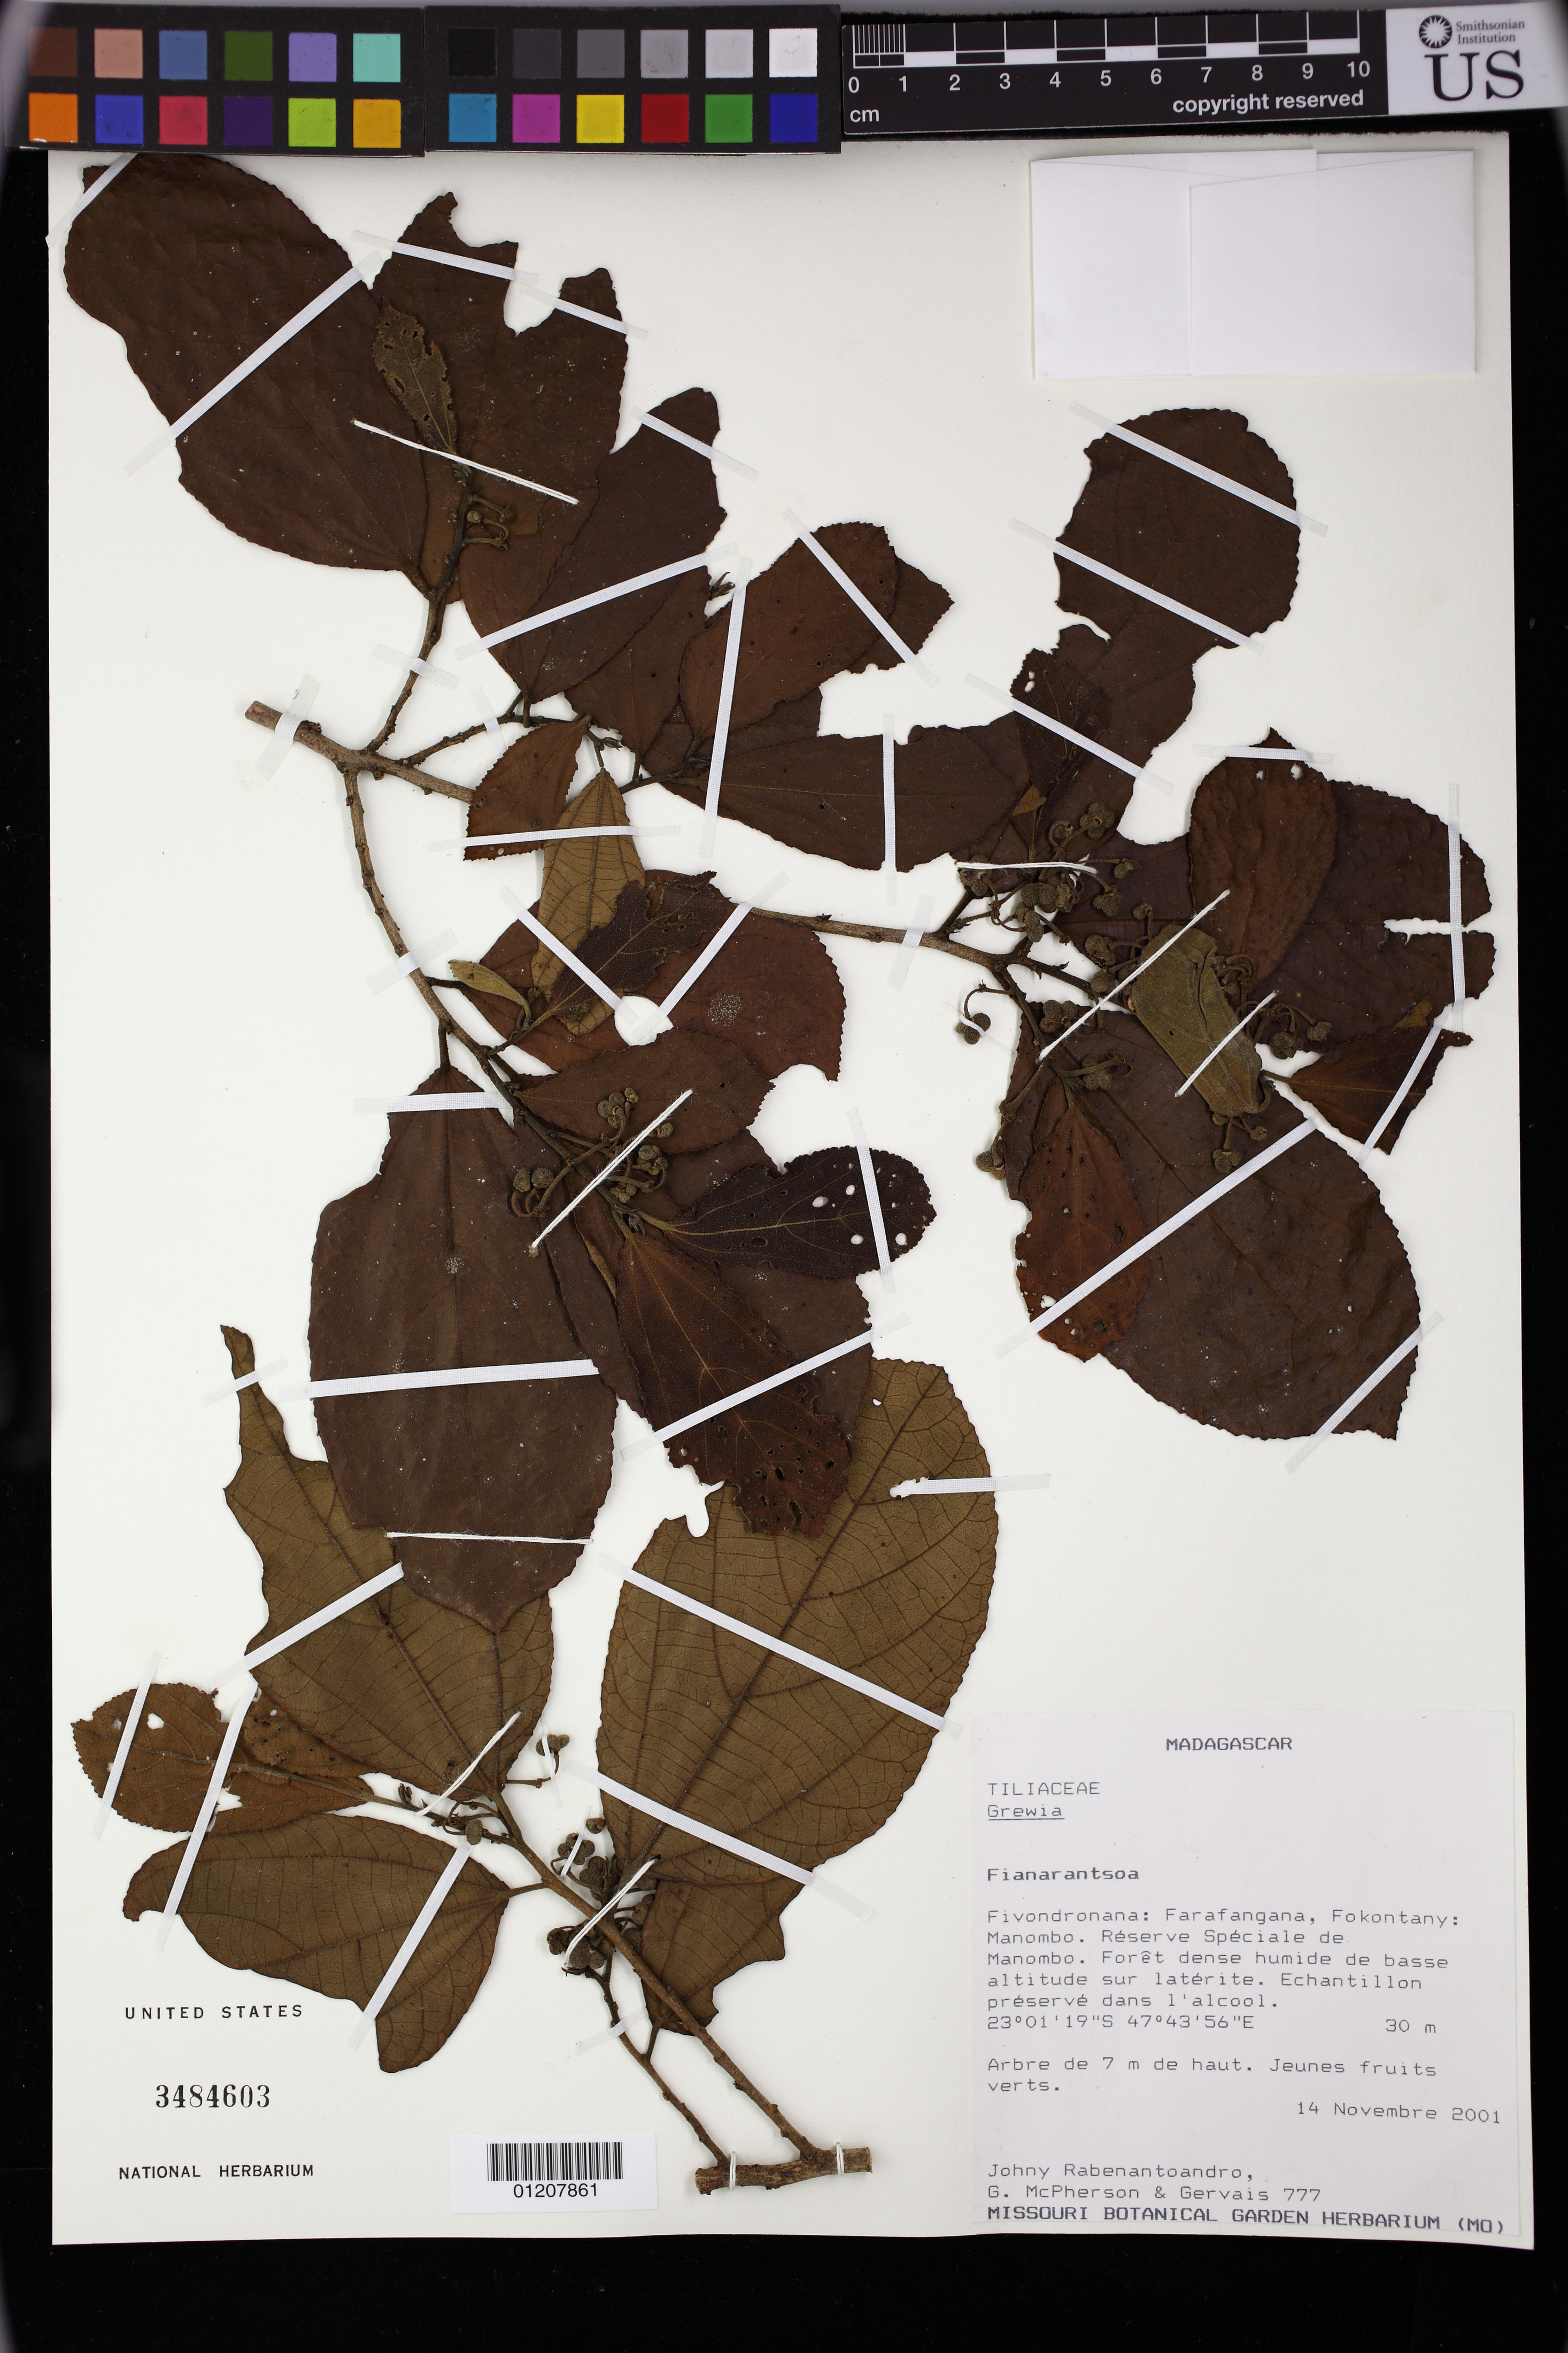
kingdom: Plantae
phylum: Tracheophyta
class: Magnoliopsida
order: Malvales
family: Malvaceae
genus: Grewia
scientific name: Grewia sp.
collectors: J. Rabenantoandro, G. D. McPherson & Gervais, --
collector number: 777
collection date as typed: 14 Nov 2001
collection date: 2001-11-14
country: Madagascar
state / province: Atsimo-Atsinanana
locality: Fianarantsoa. Fivondronana: Farafangana, Fokontany: Manombo, Reserve Speciale de Manombo.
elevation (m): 30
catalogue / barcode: US 3484603